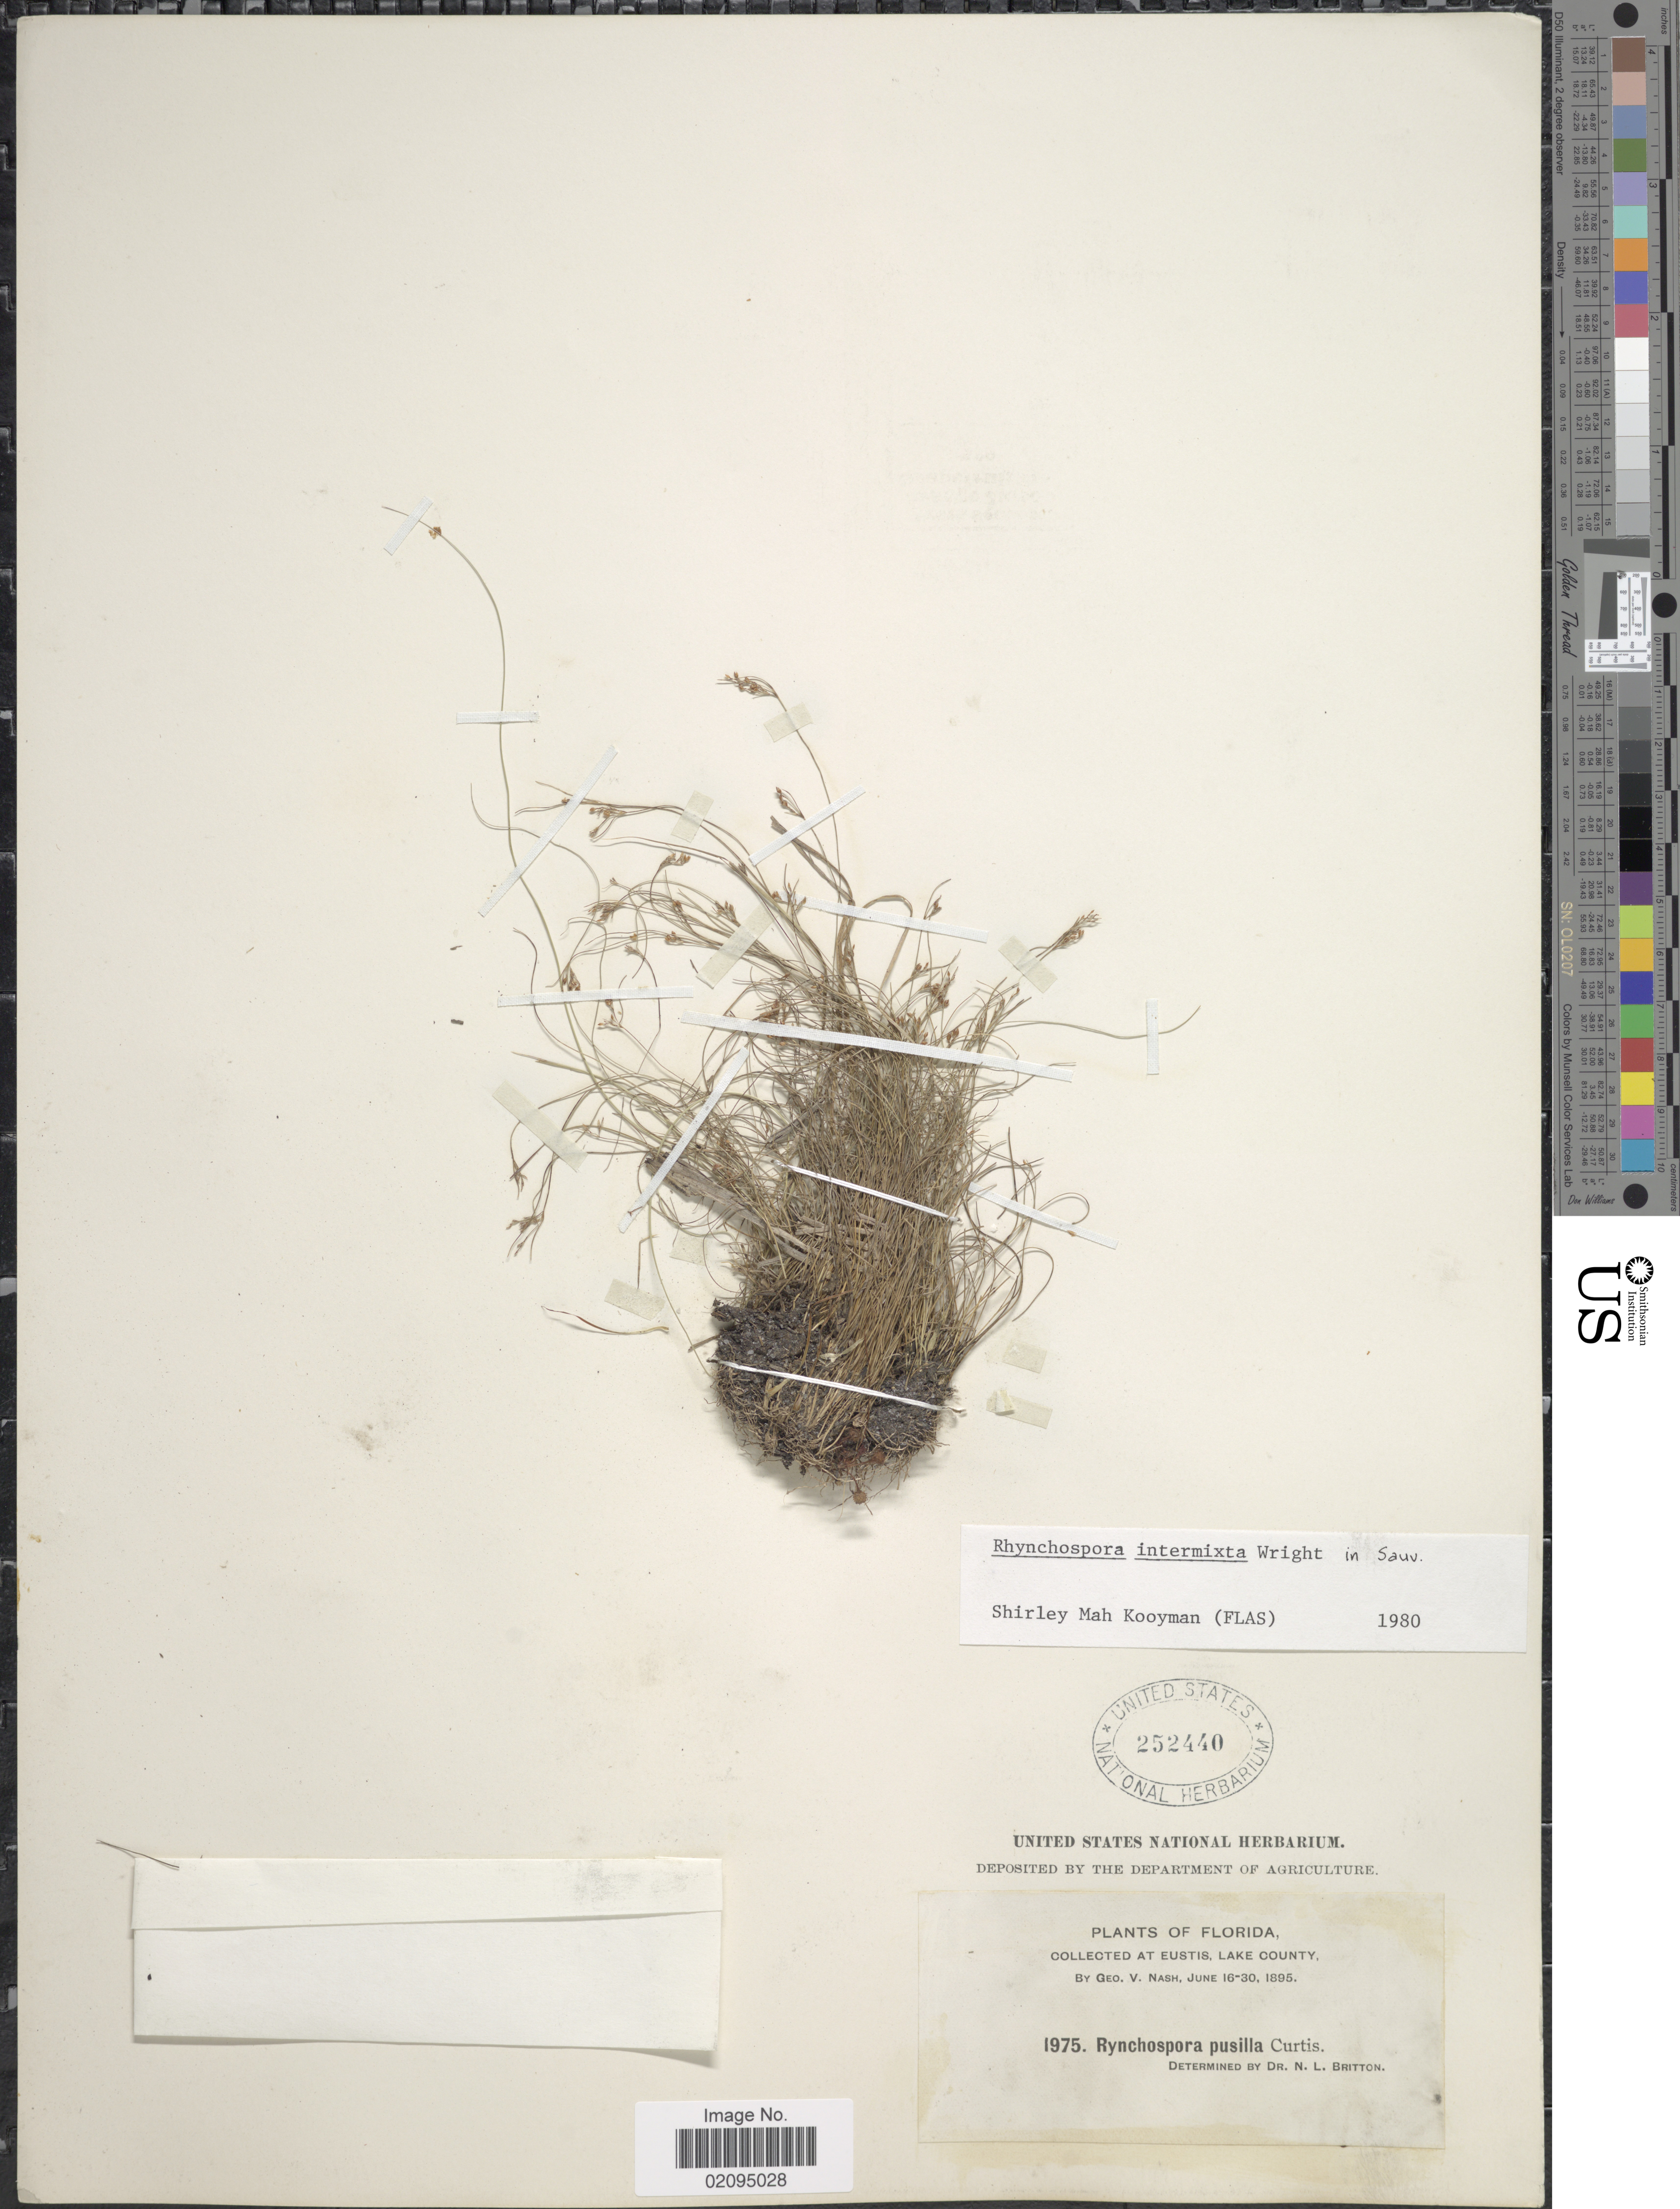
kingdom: Plantae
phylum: Tracheophyta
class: Liliopsida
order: Poales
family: Cyperaceae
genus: Rhynchospora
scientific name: Rhynchospora intermixta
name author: C. Wright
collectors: G. V. Nash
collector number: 1975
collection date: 1895-06-16/1895-06-30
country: United States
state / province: Florida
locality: At Eustis, Lake County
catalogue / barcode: US 252440